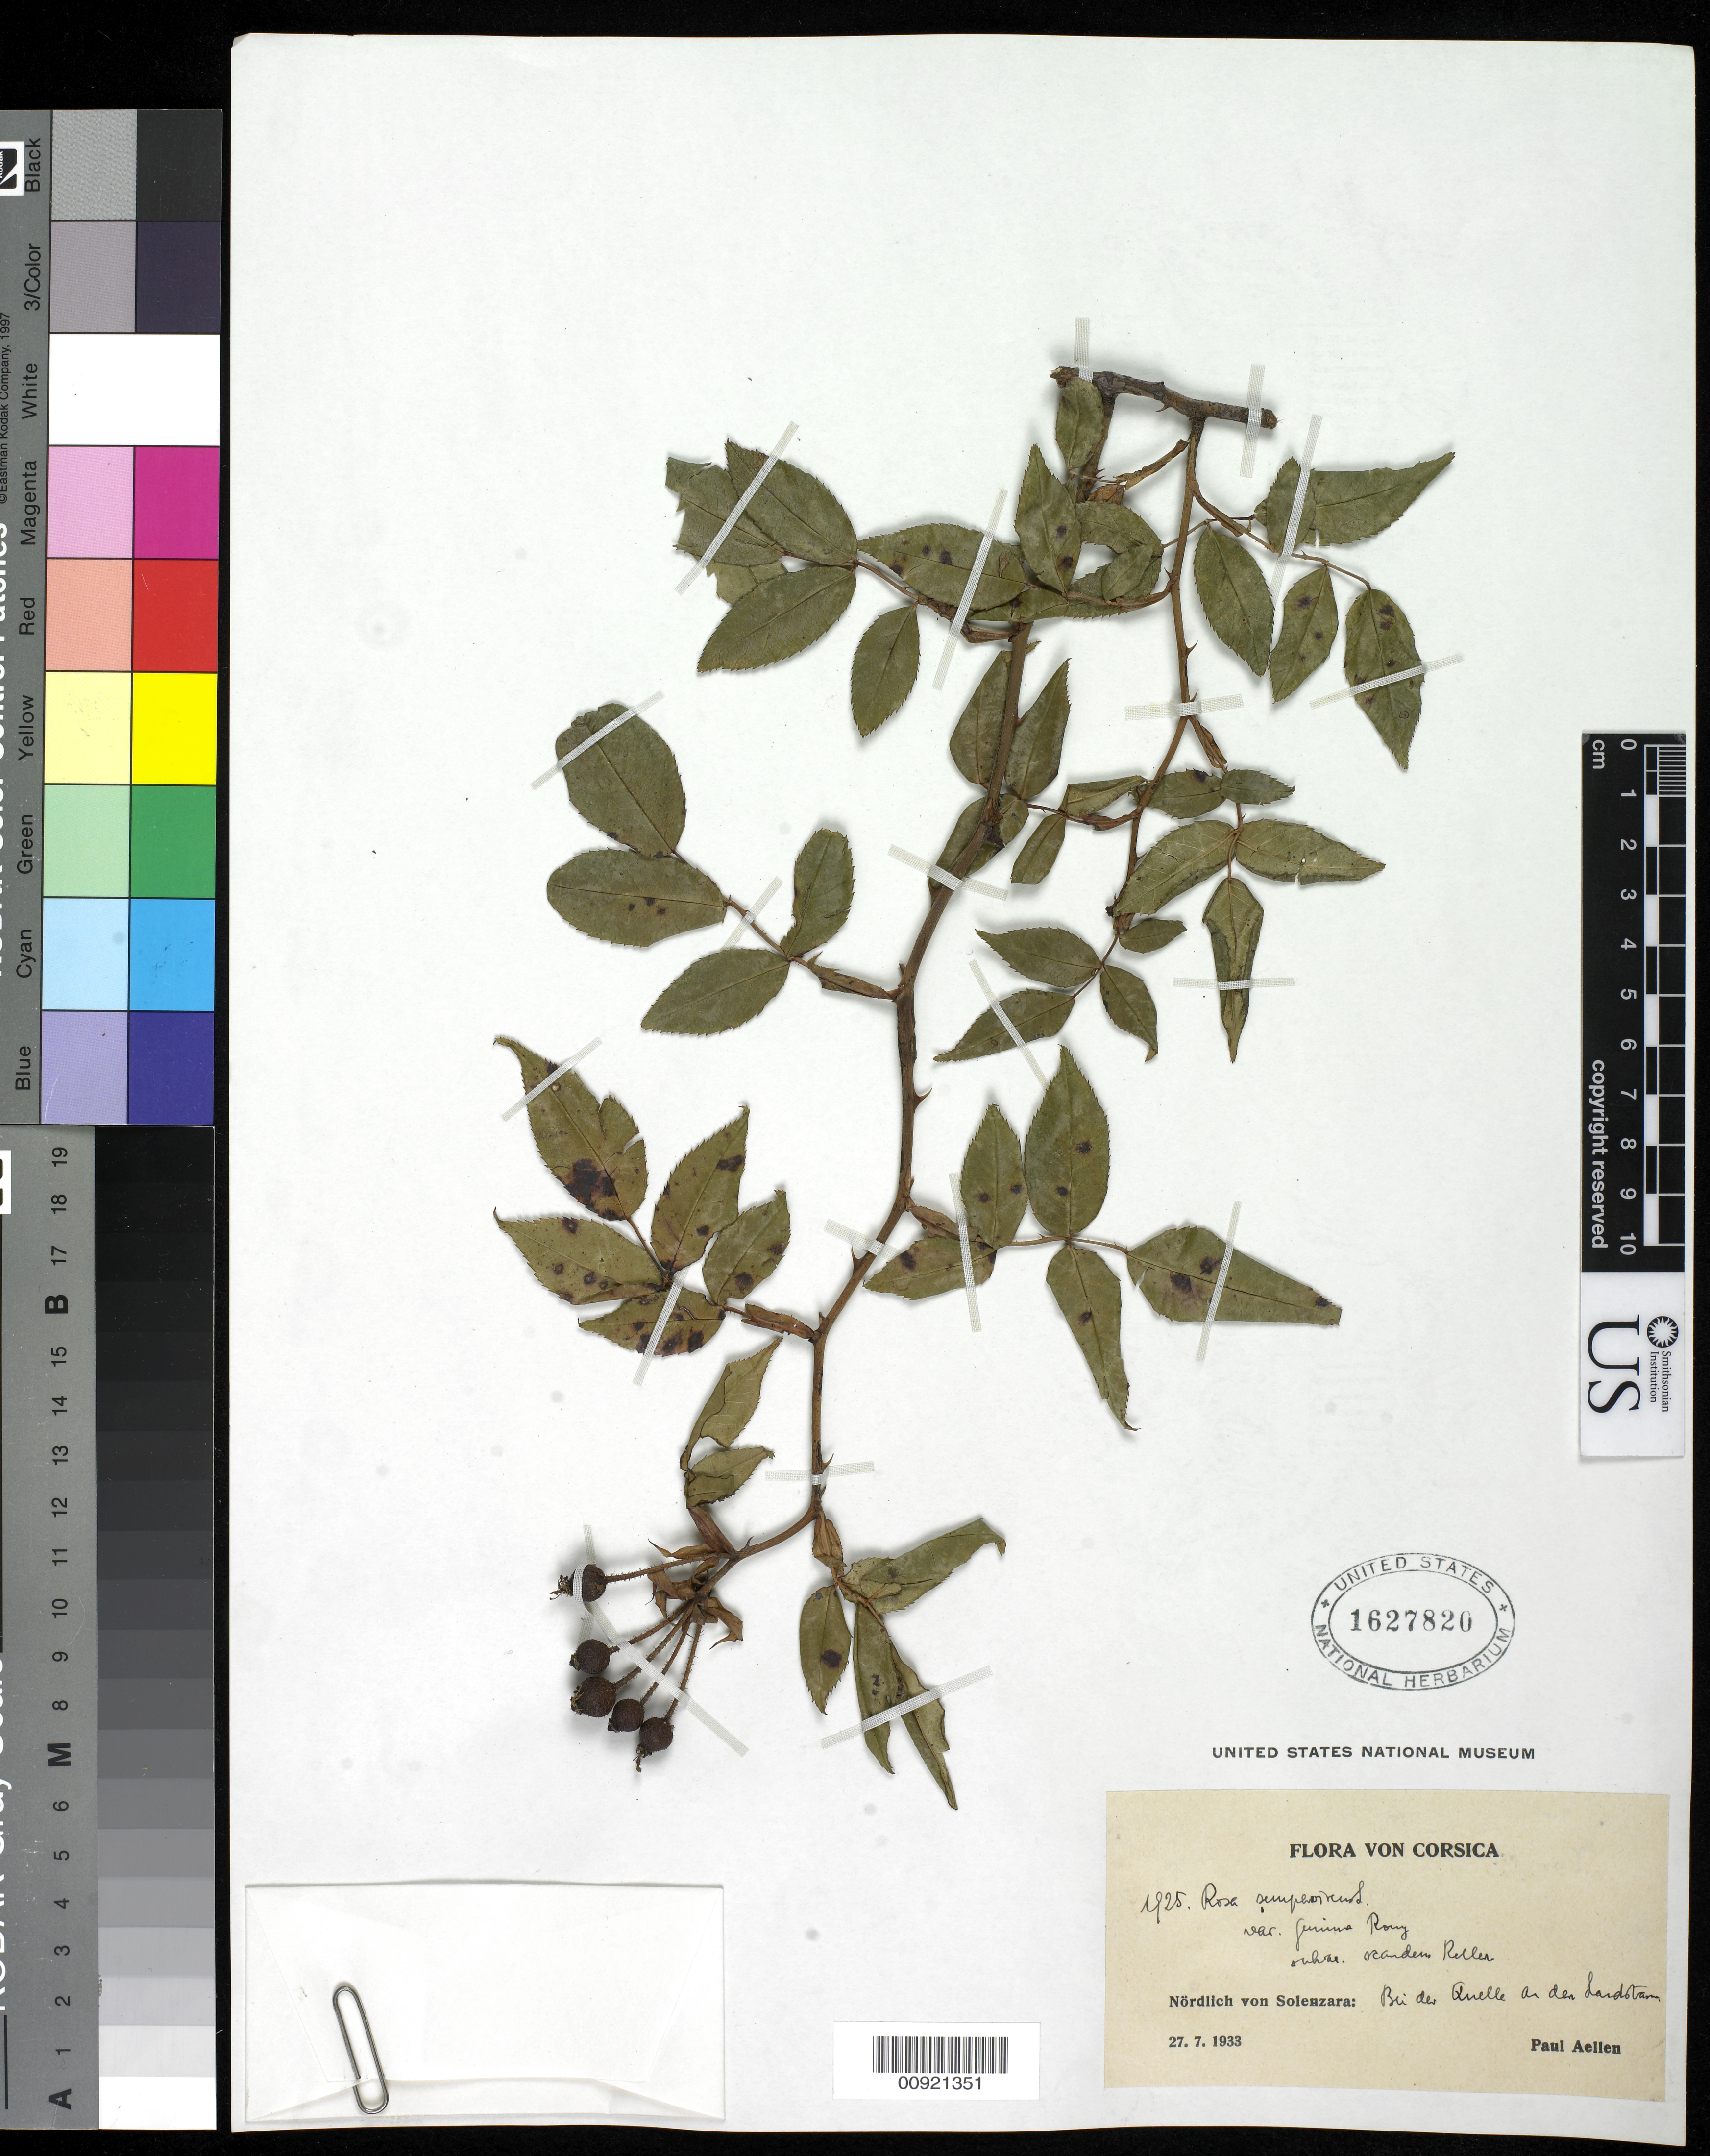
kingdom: Plantae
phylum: Tracheophyta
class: Magnoliopsida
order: Rosales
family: Rosaceae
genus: Rosa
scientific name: Rosa sempervirens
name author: L.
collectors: P. Aellen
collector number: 425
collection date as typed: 27 Jul 1933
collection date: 1933-07-27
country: France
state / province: Corsica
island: Corse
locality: Nördlich von Solenzara: B[i] du Quelle an den Landt[ra]m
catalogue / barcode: US 1627820